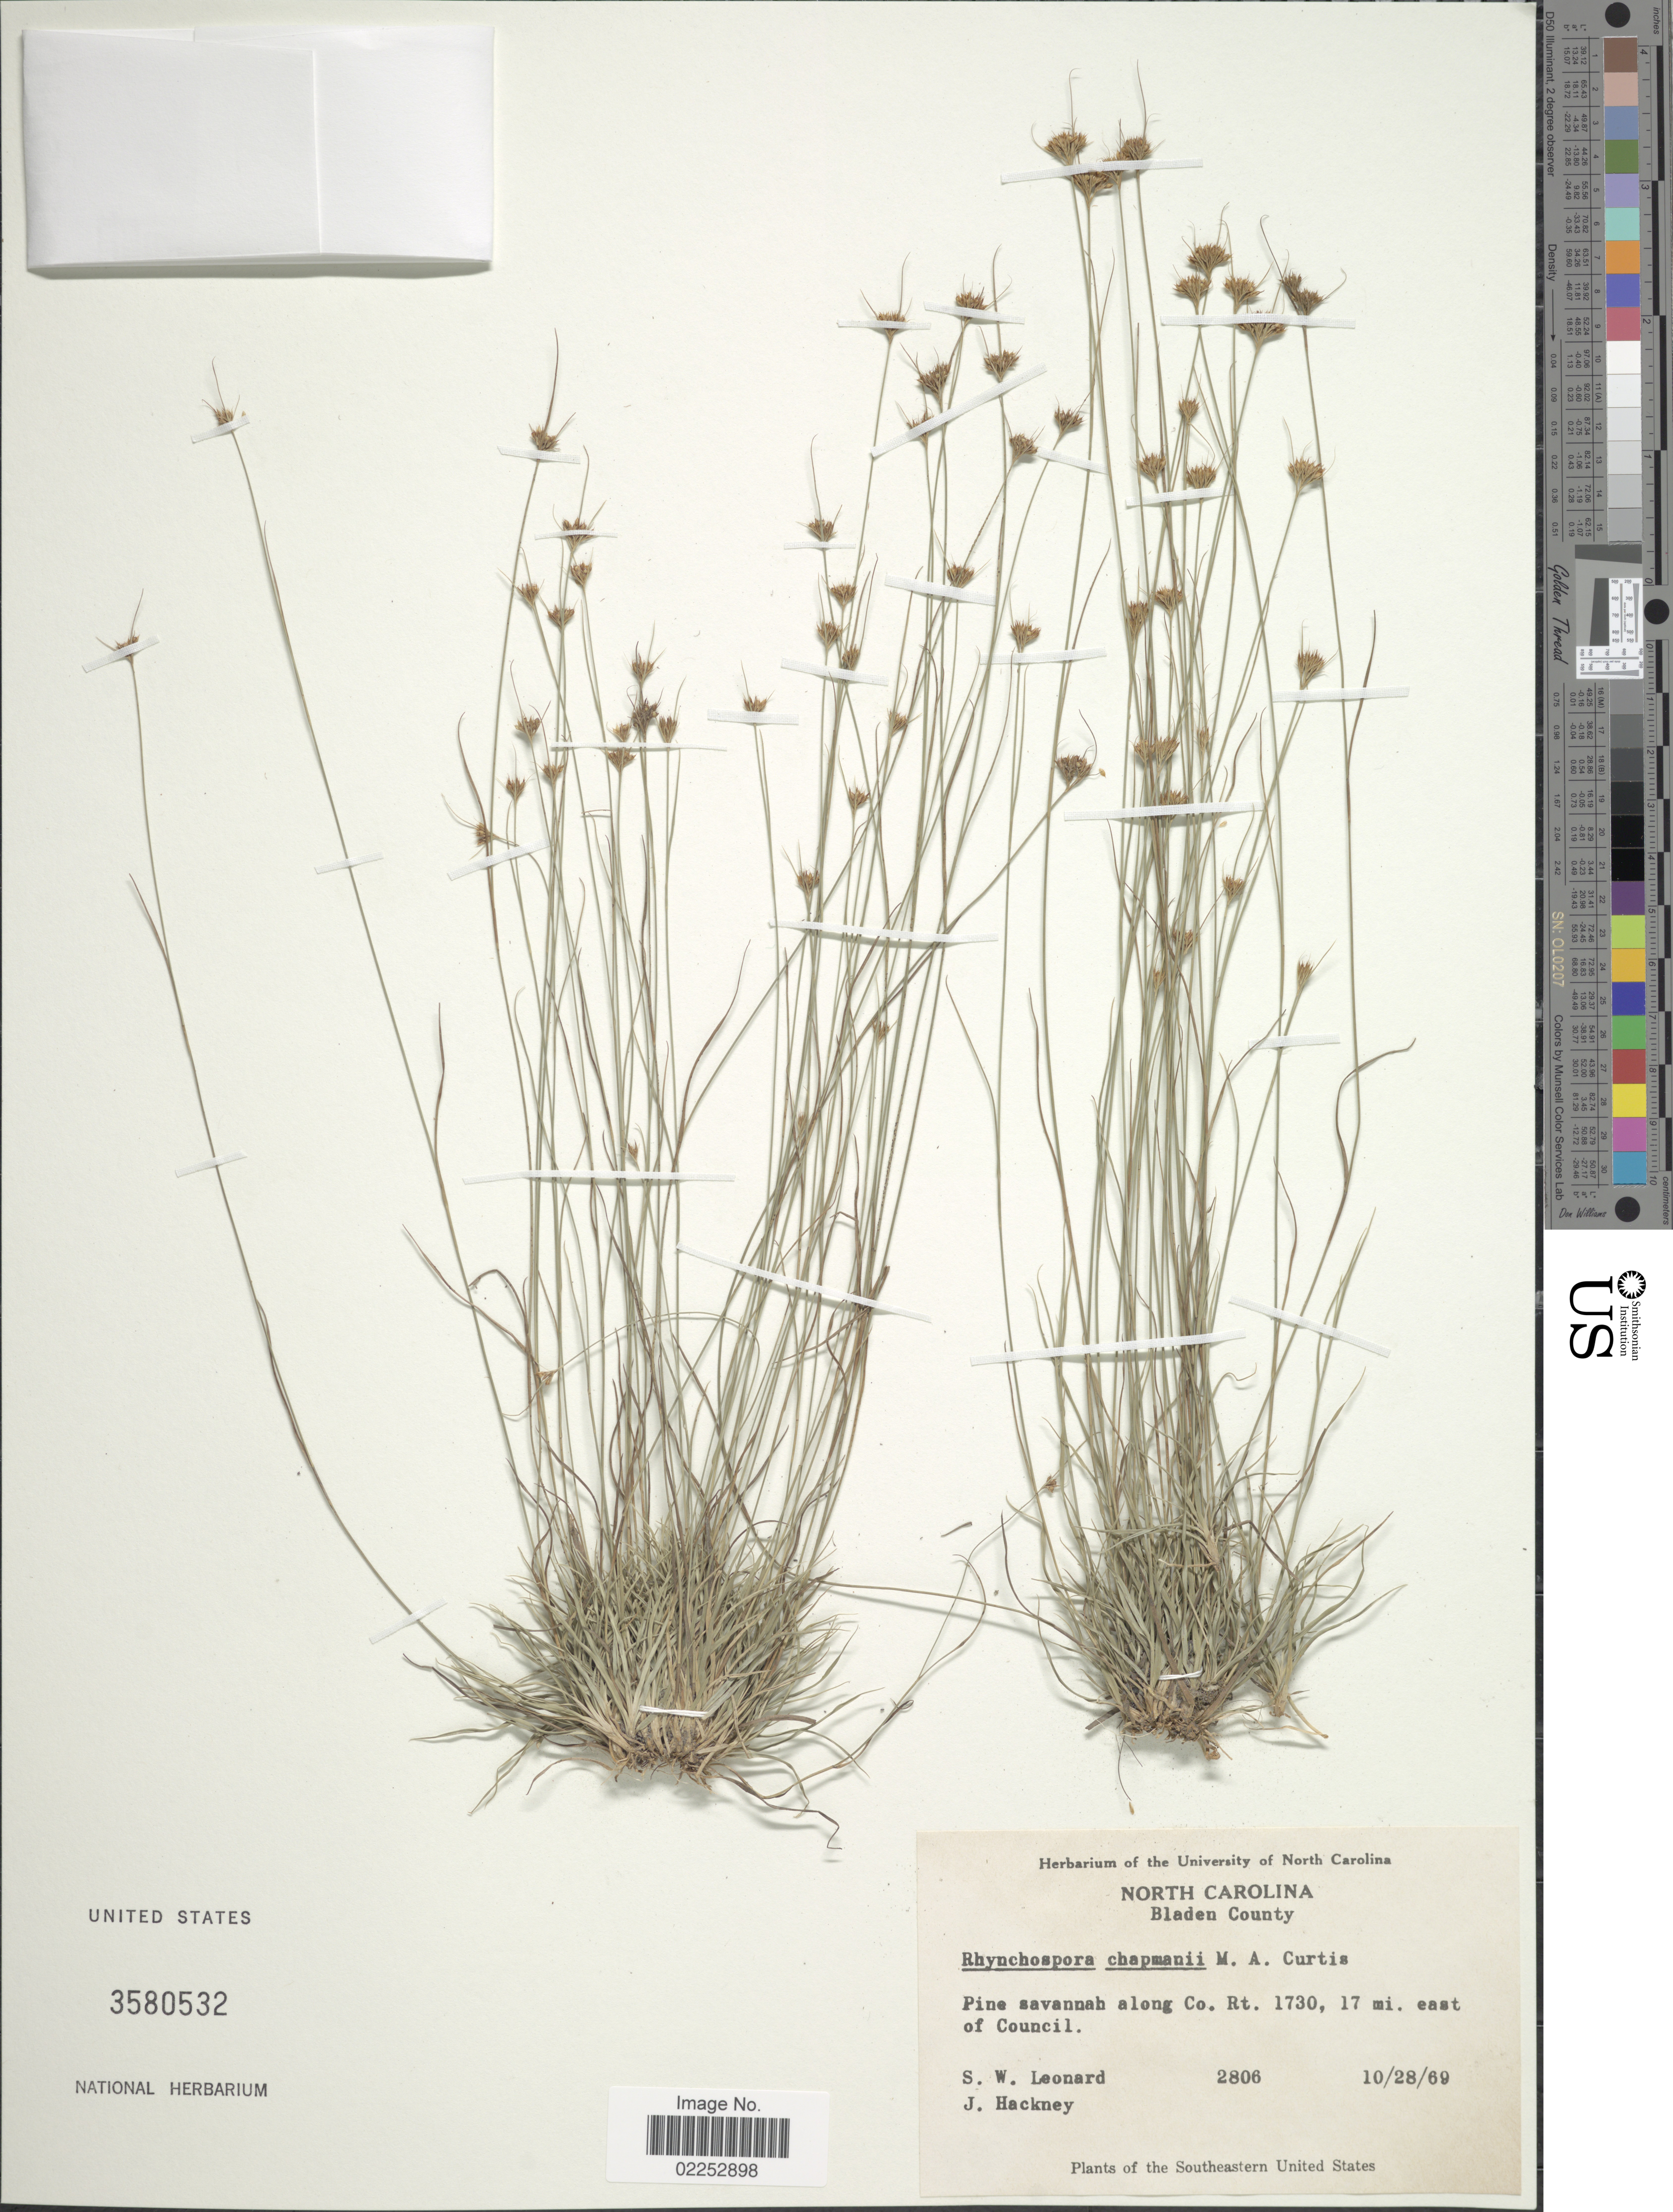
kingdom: Plantae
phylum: Tracheophyta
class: Liliopsida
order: Poales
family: Cyperaceae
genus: Rhynchospora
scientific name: Rhynchospora chapmanii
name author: M.A. Curtis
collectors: S. W. Leonard & J. Hackney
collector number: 2806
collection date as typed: Transcribed d/m/y: 28/10/69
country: United States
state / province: North Carolina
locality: Bladen County. along Co. Rt. 1730, 17 mi. east of Council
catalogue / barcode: US 3580532